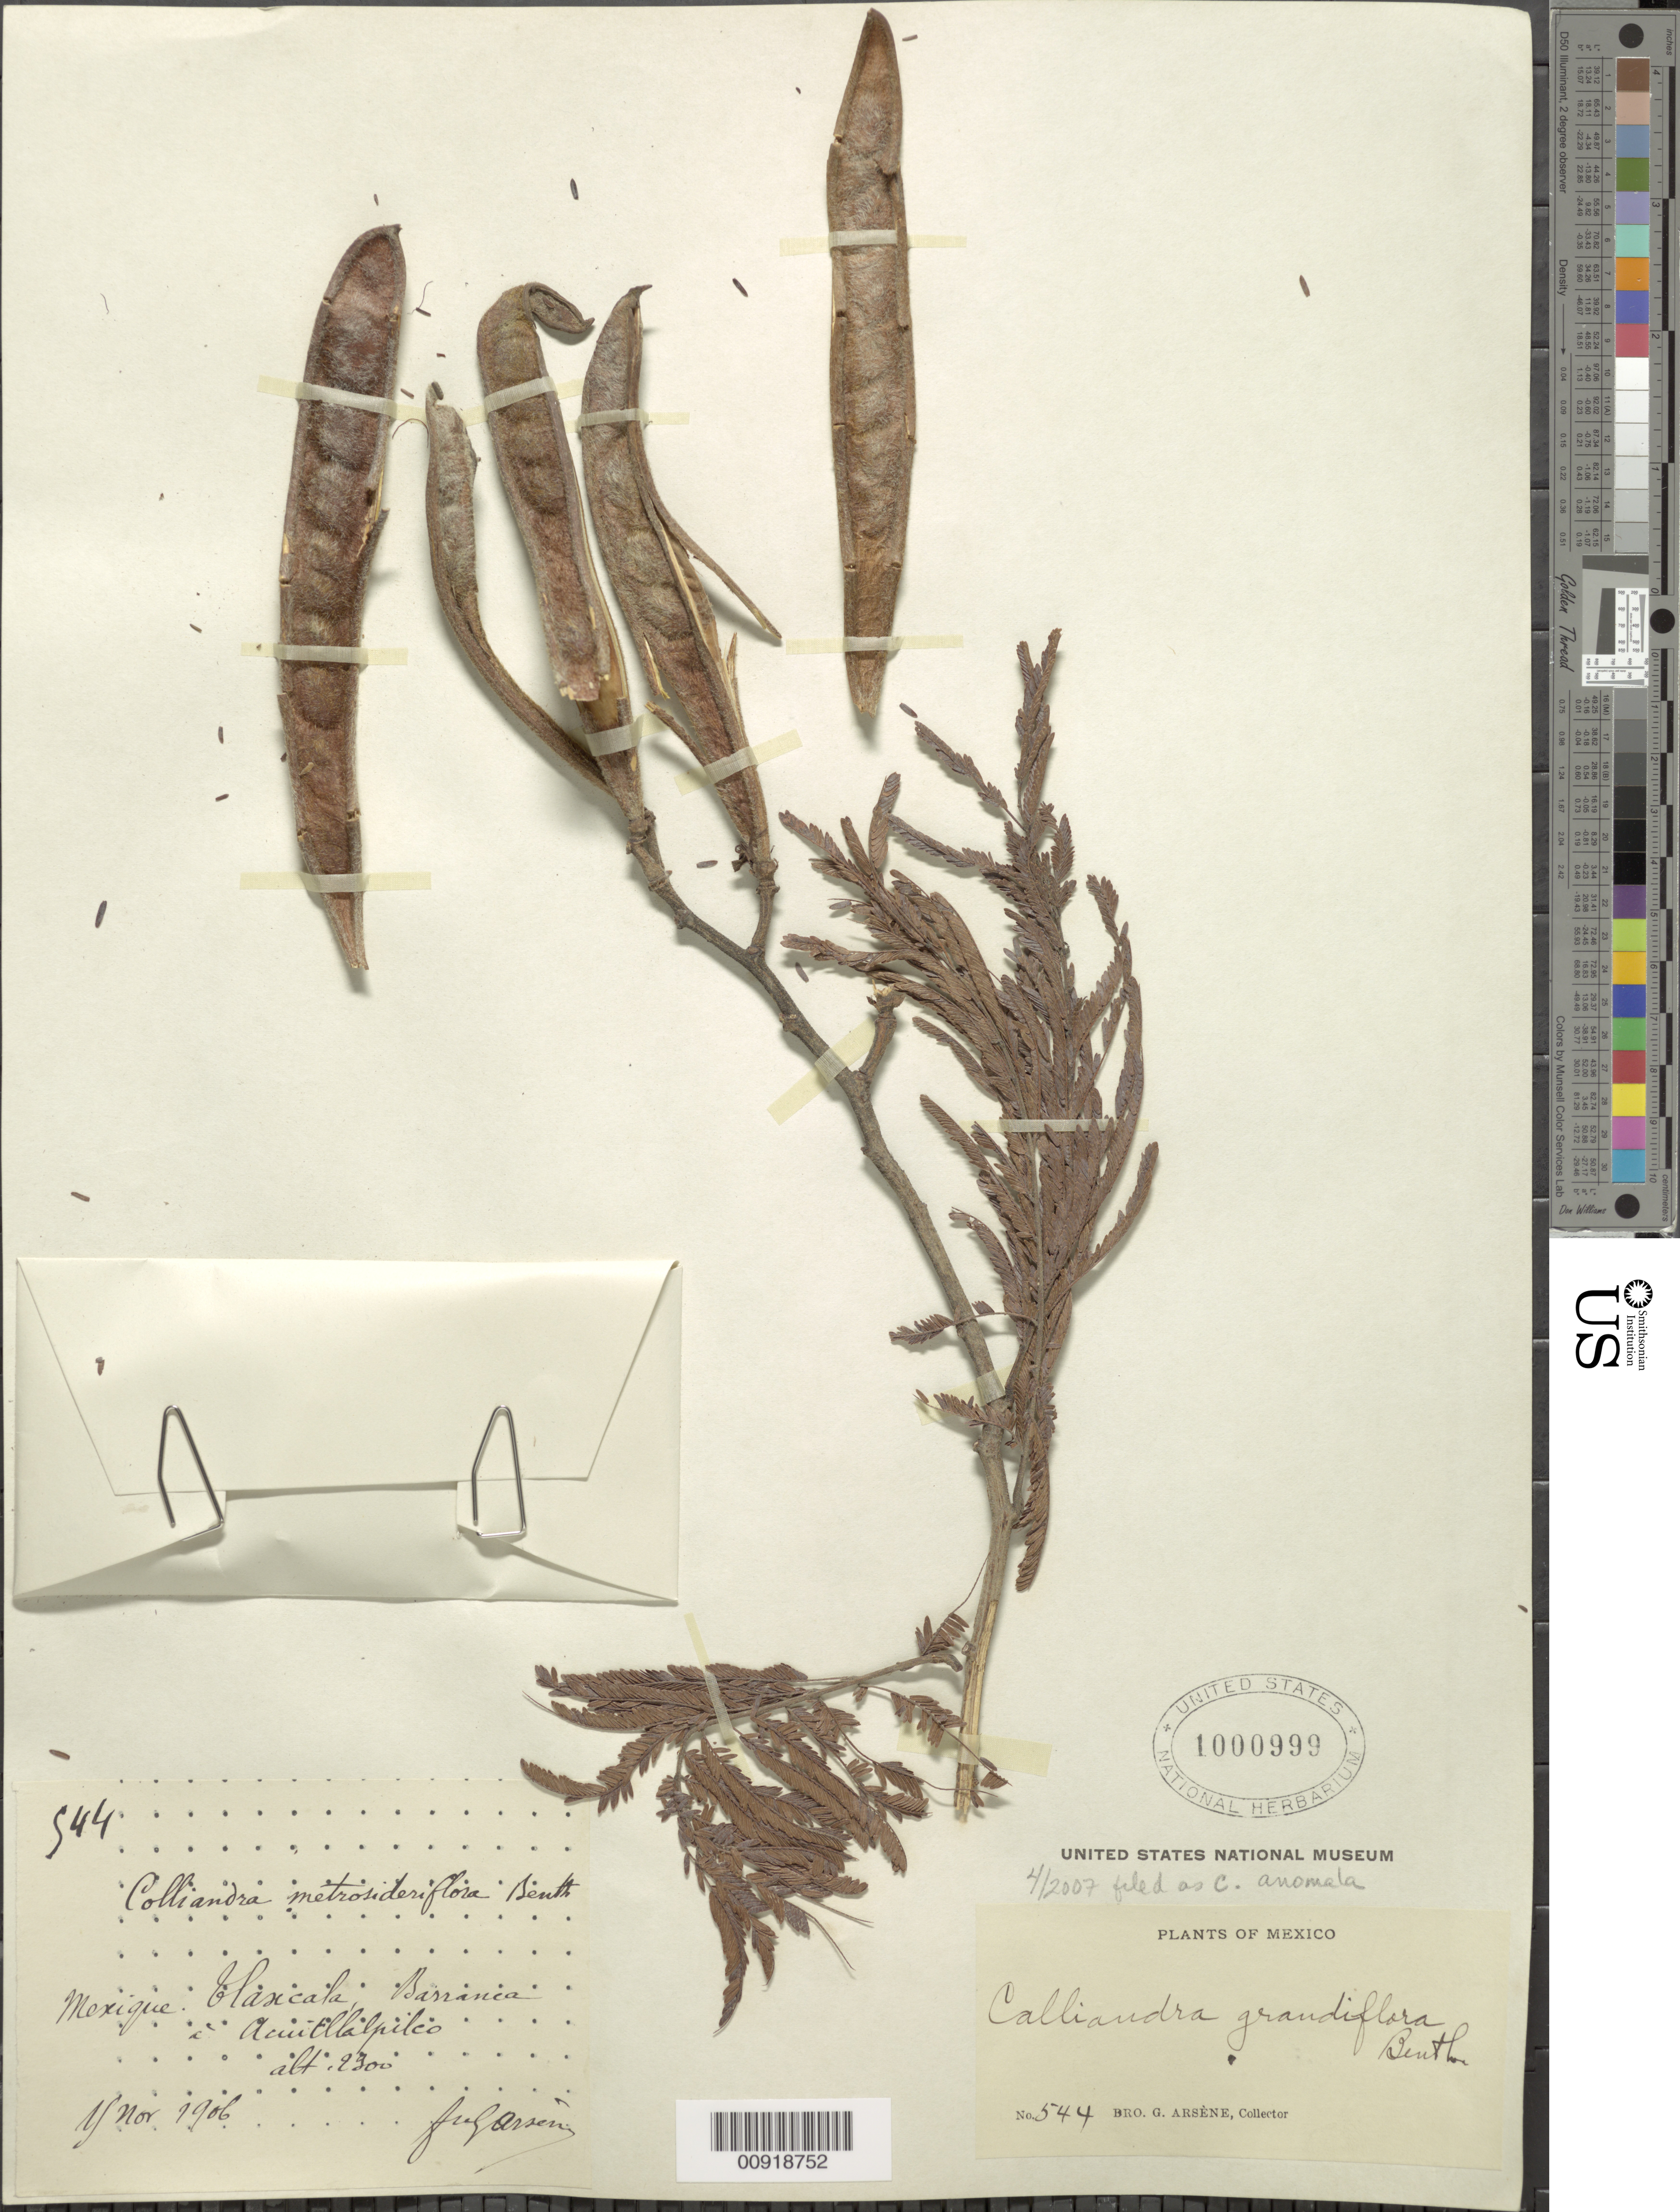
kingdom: Plantae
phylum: Tracheophyta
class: Magnoliopsida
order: Fabales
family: Fabaceae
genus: Calliandra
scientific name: Calliandra anomala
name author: (Kunth) J.F. Macbr.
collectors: Bro. G. Arsène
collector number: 544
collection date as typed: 15 Nov 1906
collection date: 1906-11-15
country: Mexico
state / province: Tlaxcala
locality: Tlaxcala, Barranca à Acuitlalpilco.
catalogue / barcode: US 1000999